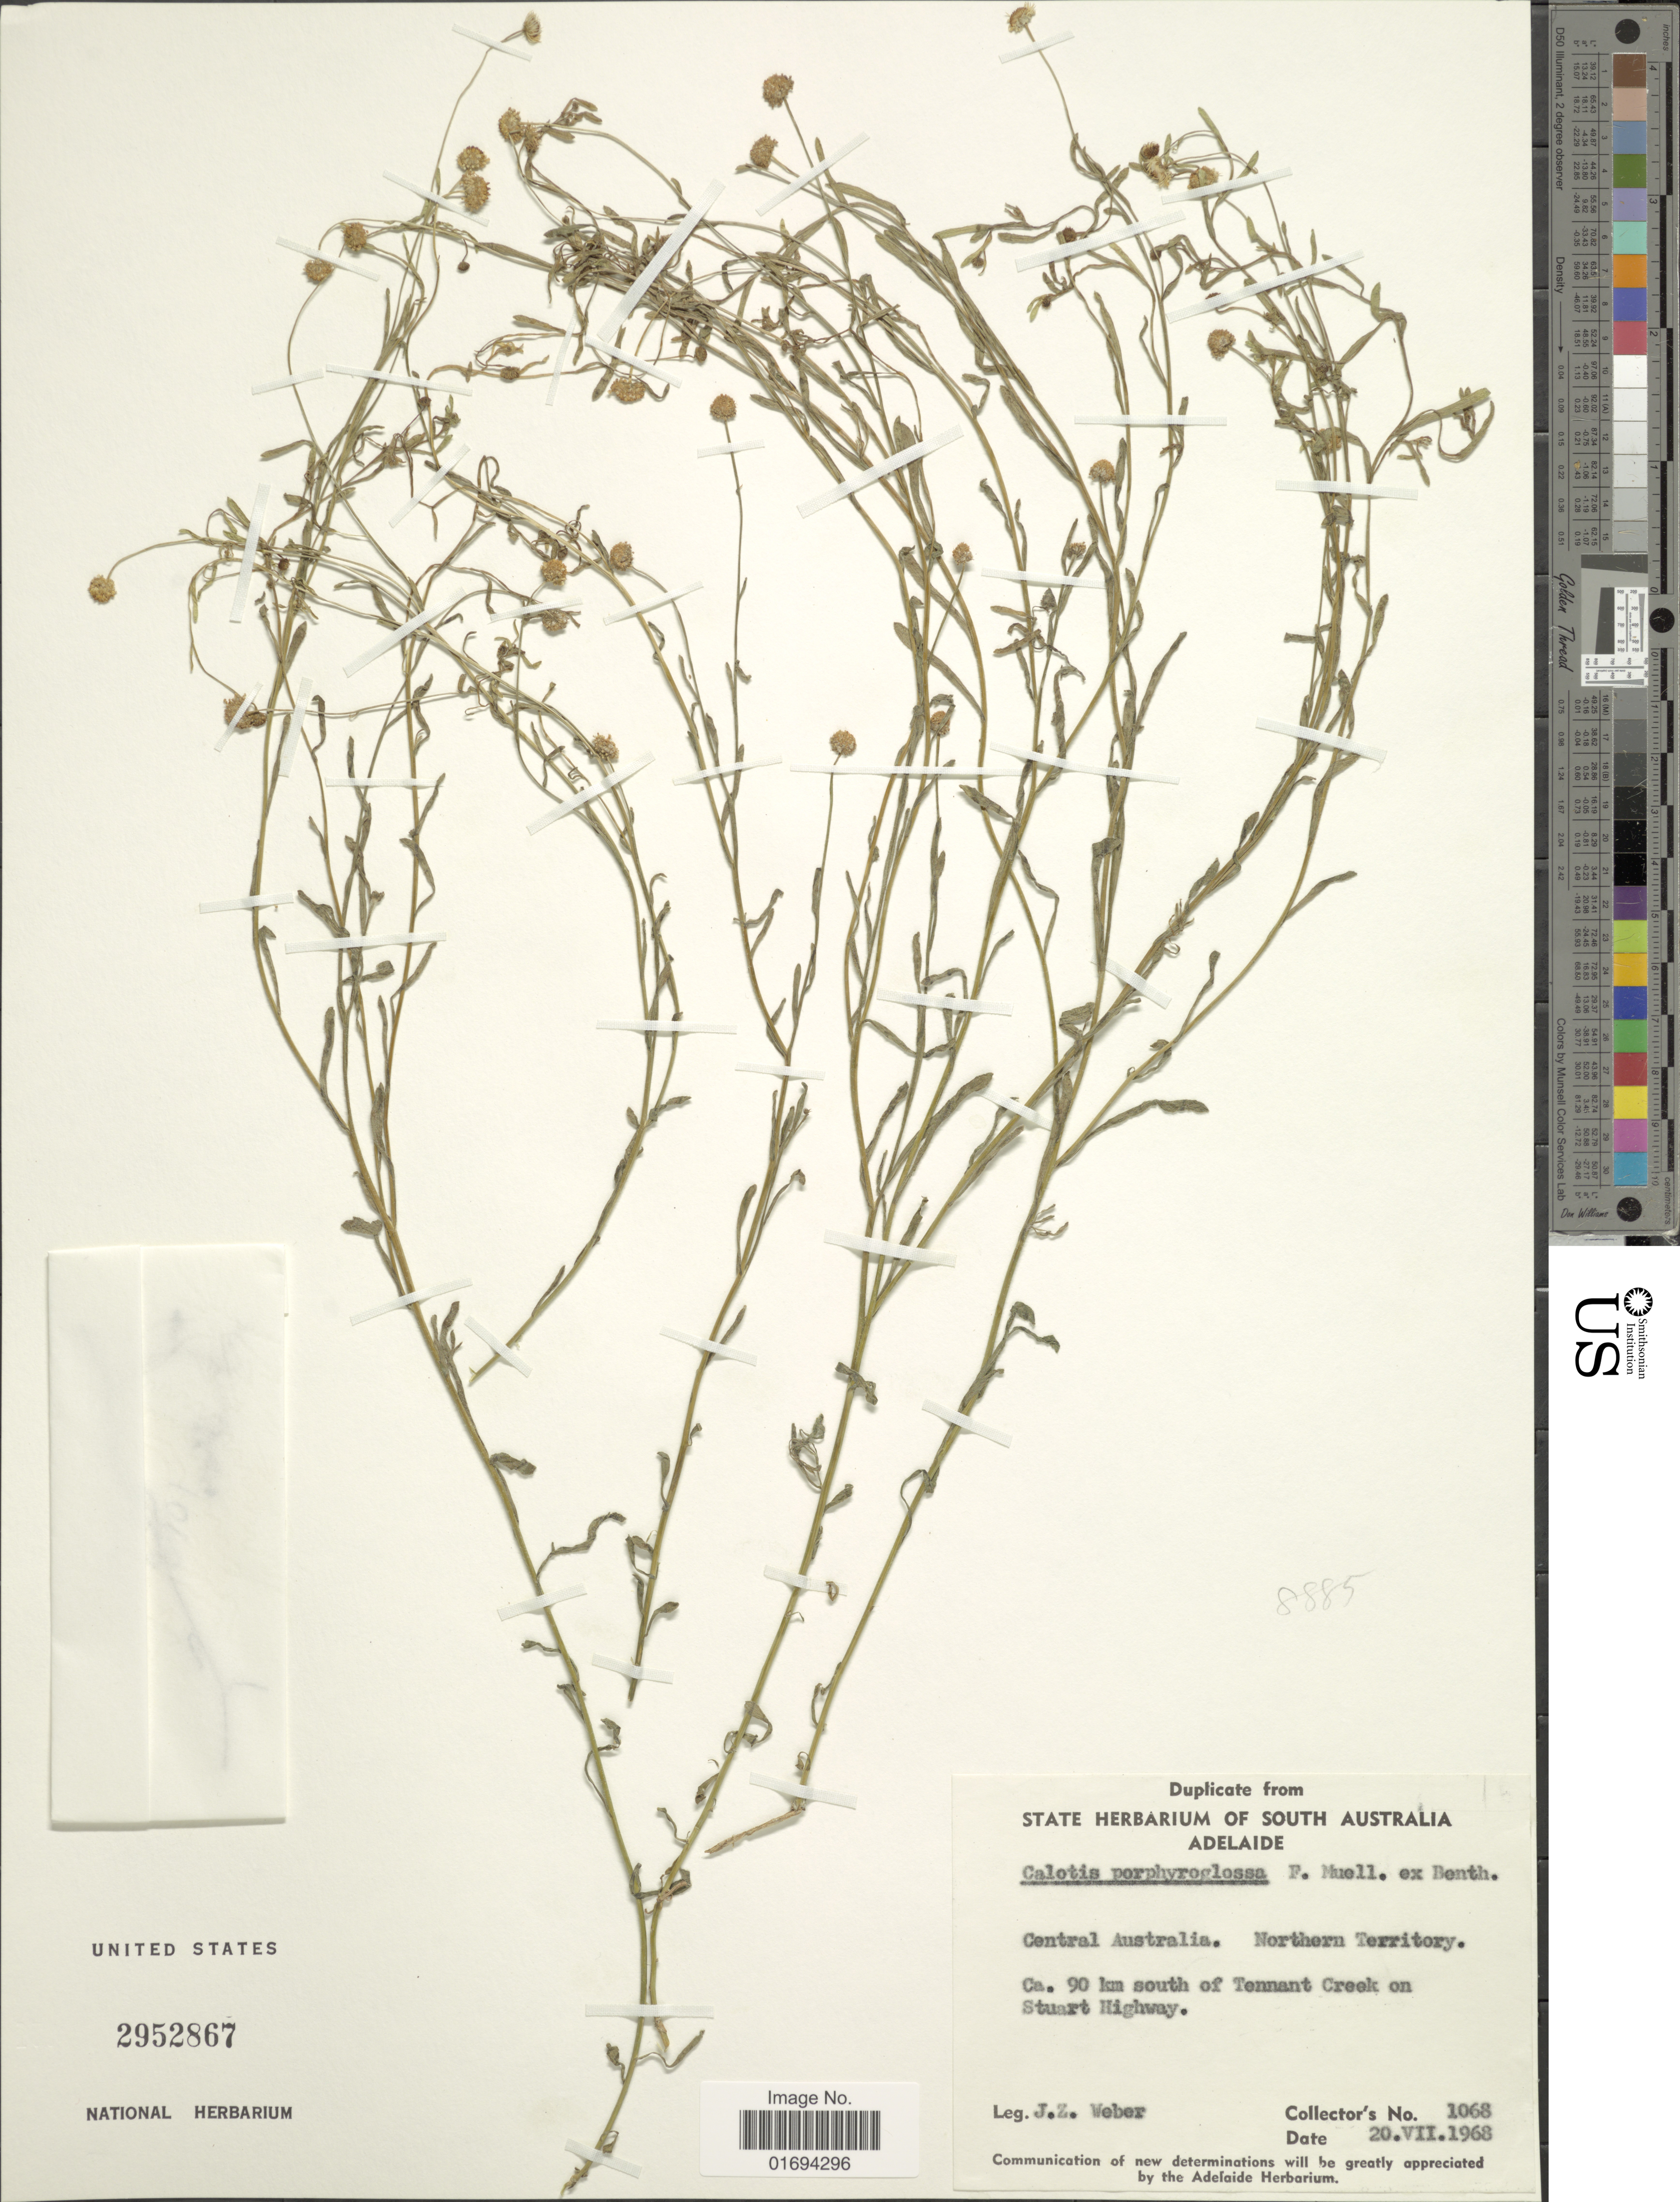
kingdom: Plantae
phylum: Tracheophyta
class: Magnoliopsida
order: Asterales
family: Asteraceae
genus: Calotis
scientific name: Calotis porphyroglossa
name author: F. Muell. ex Benth.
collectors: J.Z. Weber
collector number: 1068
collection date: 1968-07-20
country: Australia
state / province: Northern Territory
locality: Central Australia, Northern Territory, Ca. 90 km south of Tennant Creek on Stuart Highway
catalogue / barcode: US 2952867